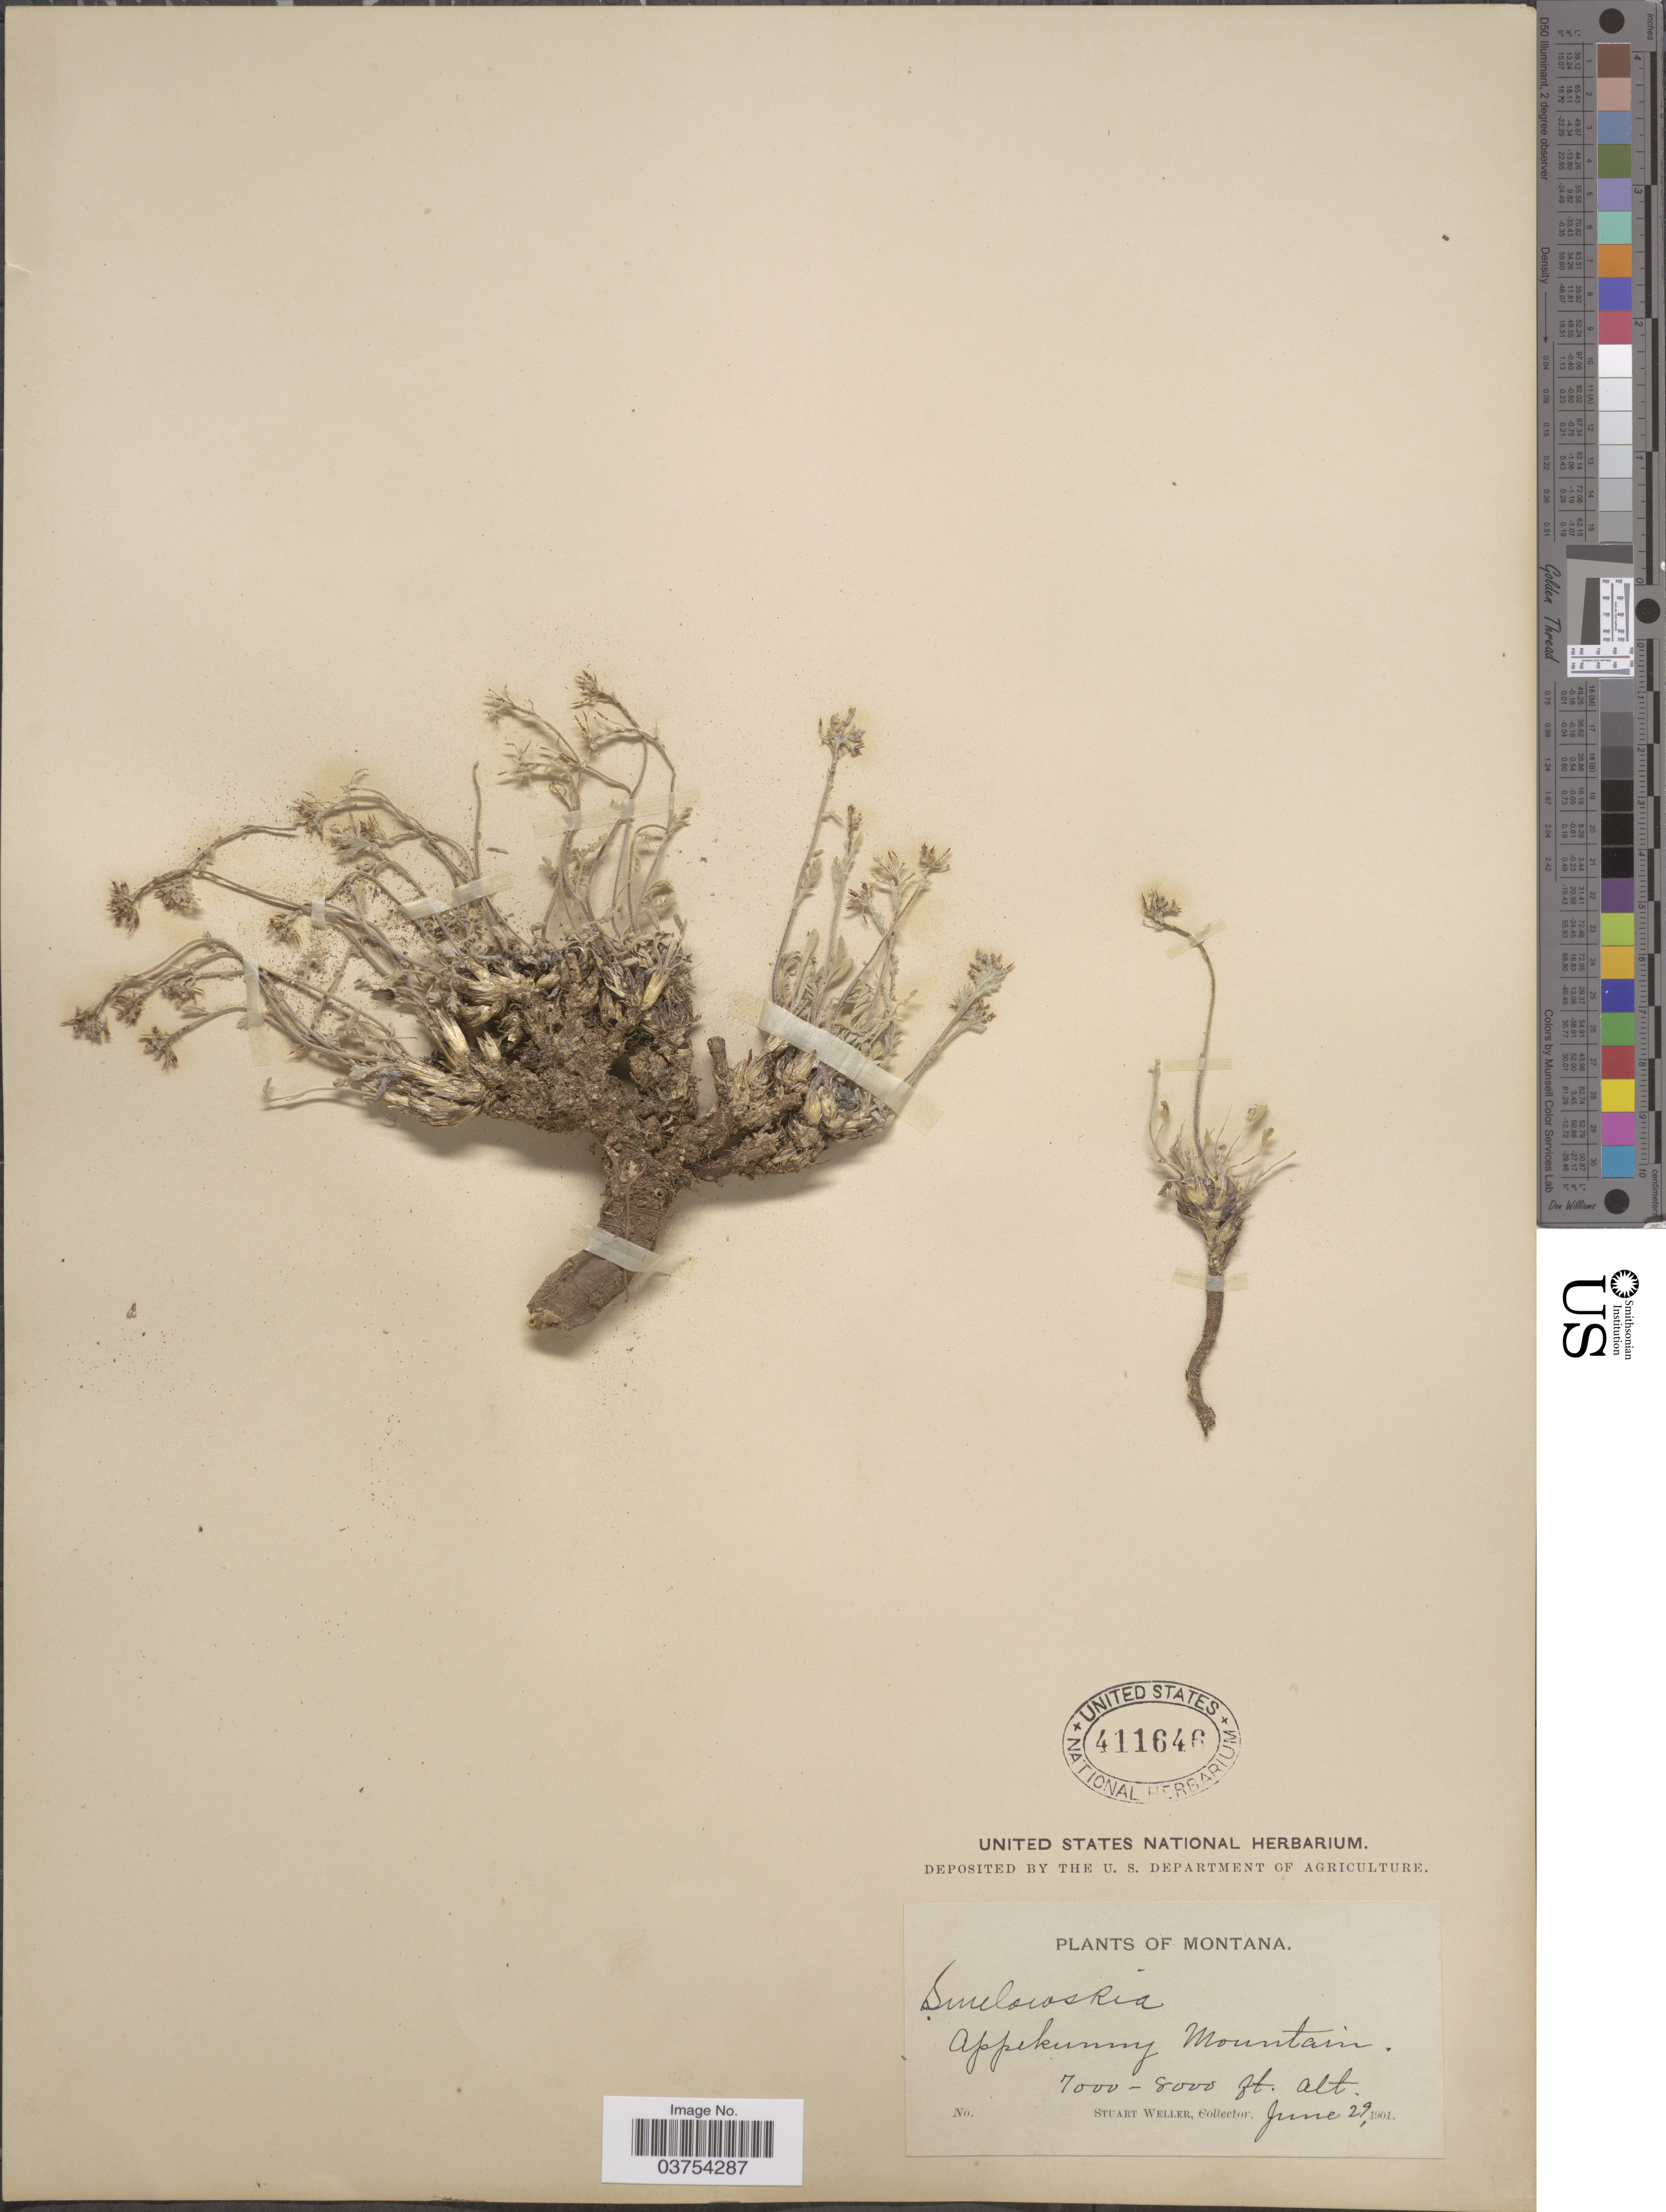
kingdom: Plantae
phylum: Tracheophyta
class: Magnoliopsida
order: Brassicales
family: Brassicaceae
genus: Smelowskia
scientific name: Smelowskia calycina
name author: (Stephan) C.A. Mey.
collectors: S. Weller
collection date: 1901-06-29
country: United States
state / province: Montana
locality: Appekunny Mountain.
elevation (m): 2134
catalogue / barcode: US 411646